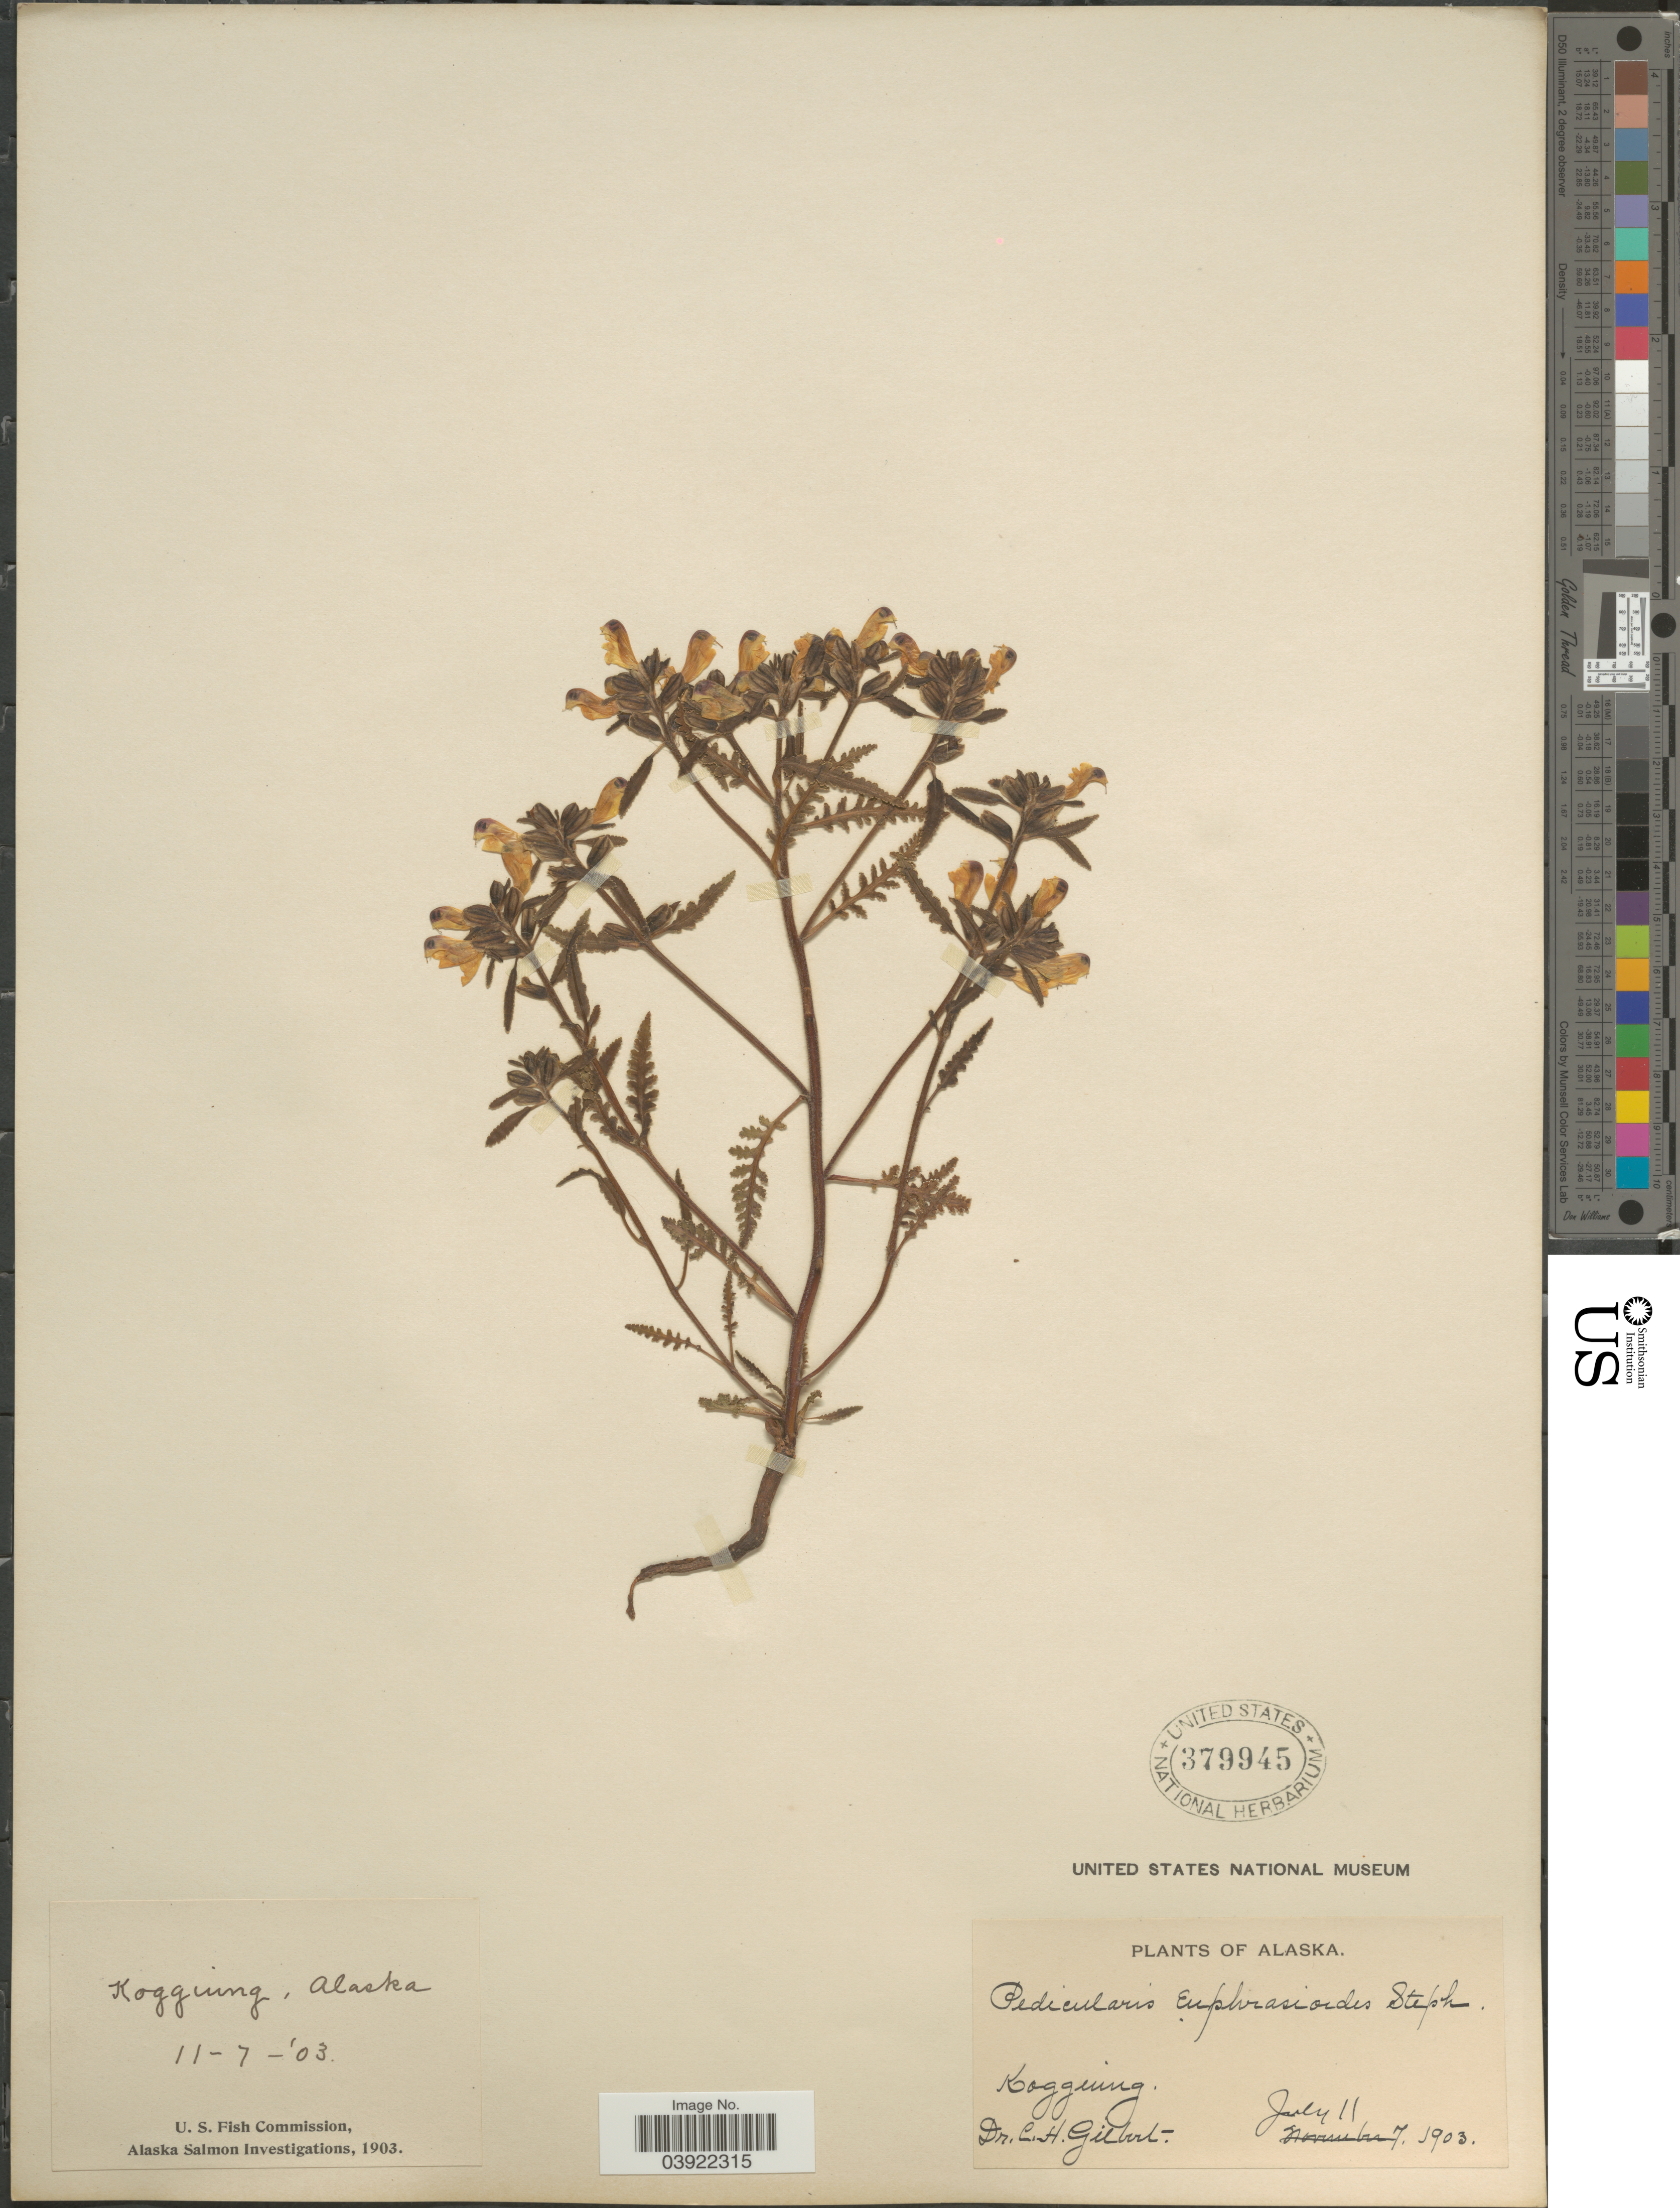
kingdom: Plantae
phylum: Tracheophyta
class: Magnoliopsida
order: Lamiales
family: Orobanchaceae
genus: Pedicularis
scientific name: Pedicularis labradorica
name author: Wirsing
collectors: C. Gilbert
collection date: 1903-07-11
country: United States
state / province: Alaska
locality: Koggering.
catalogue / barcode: US 379945